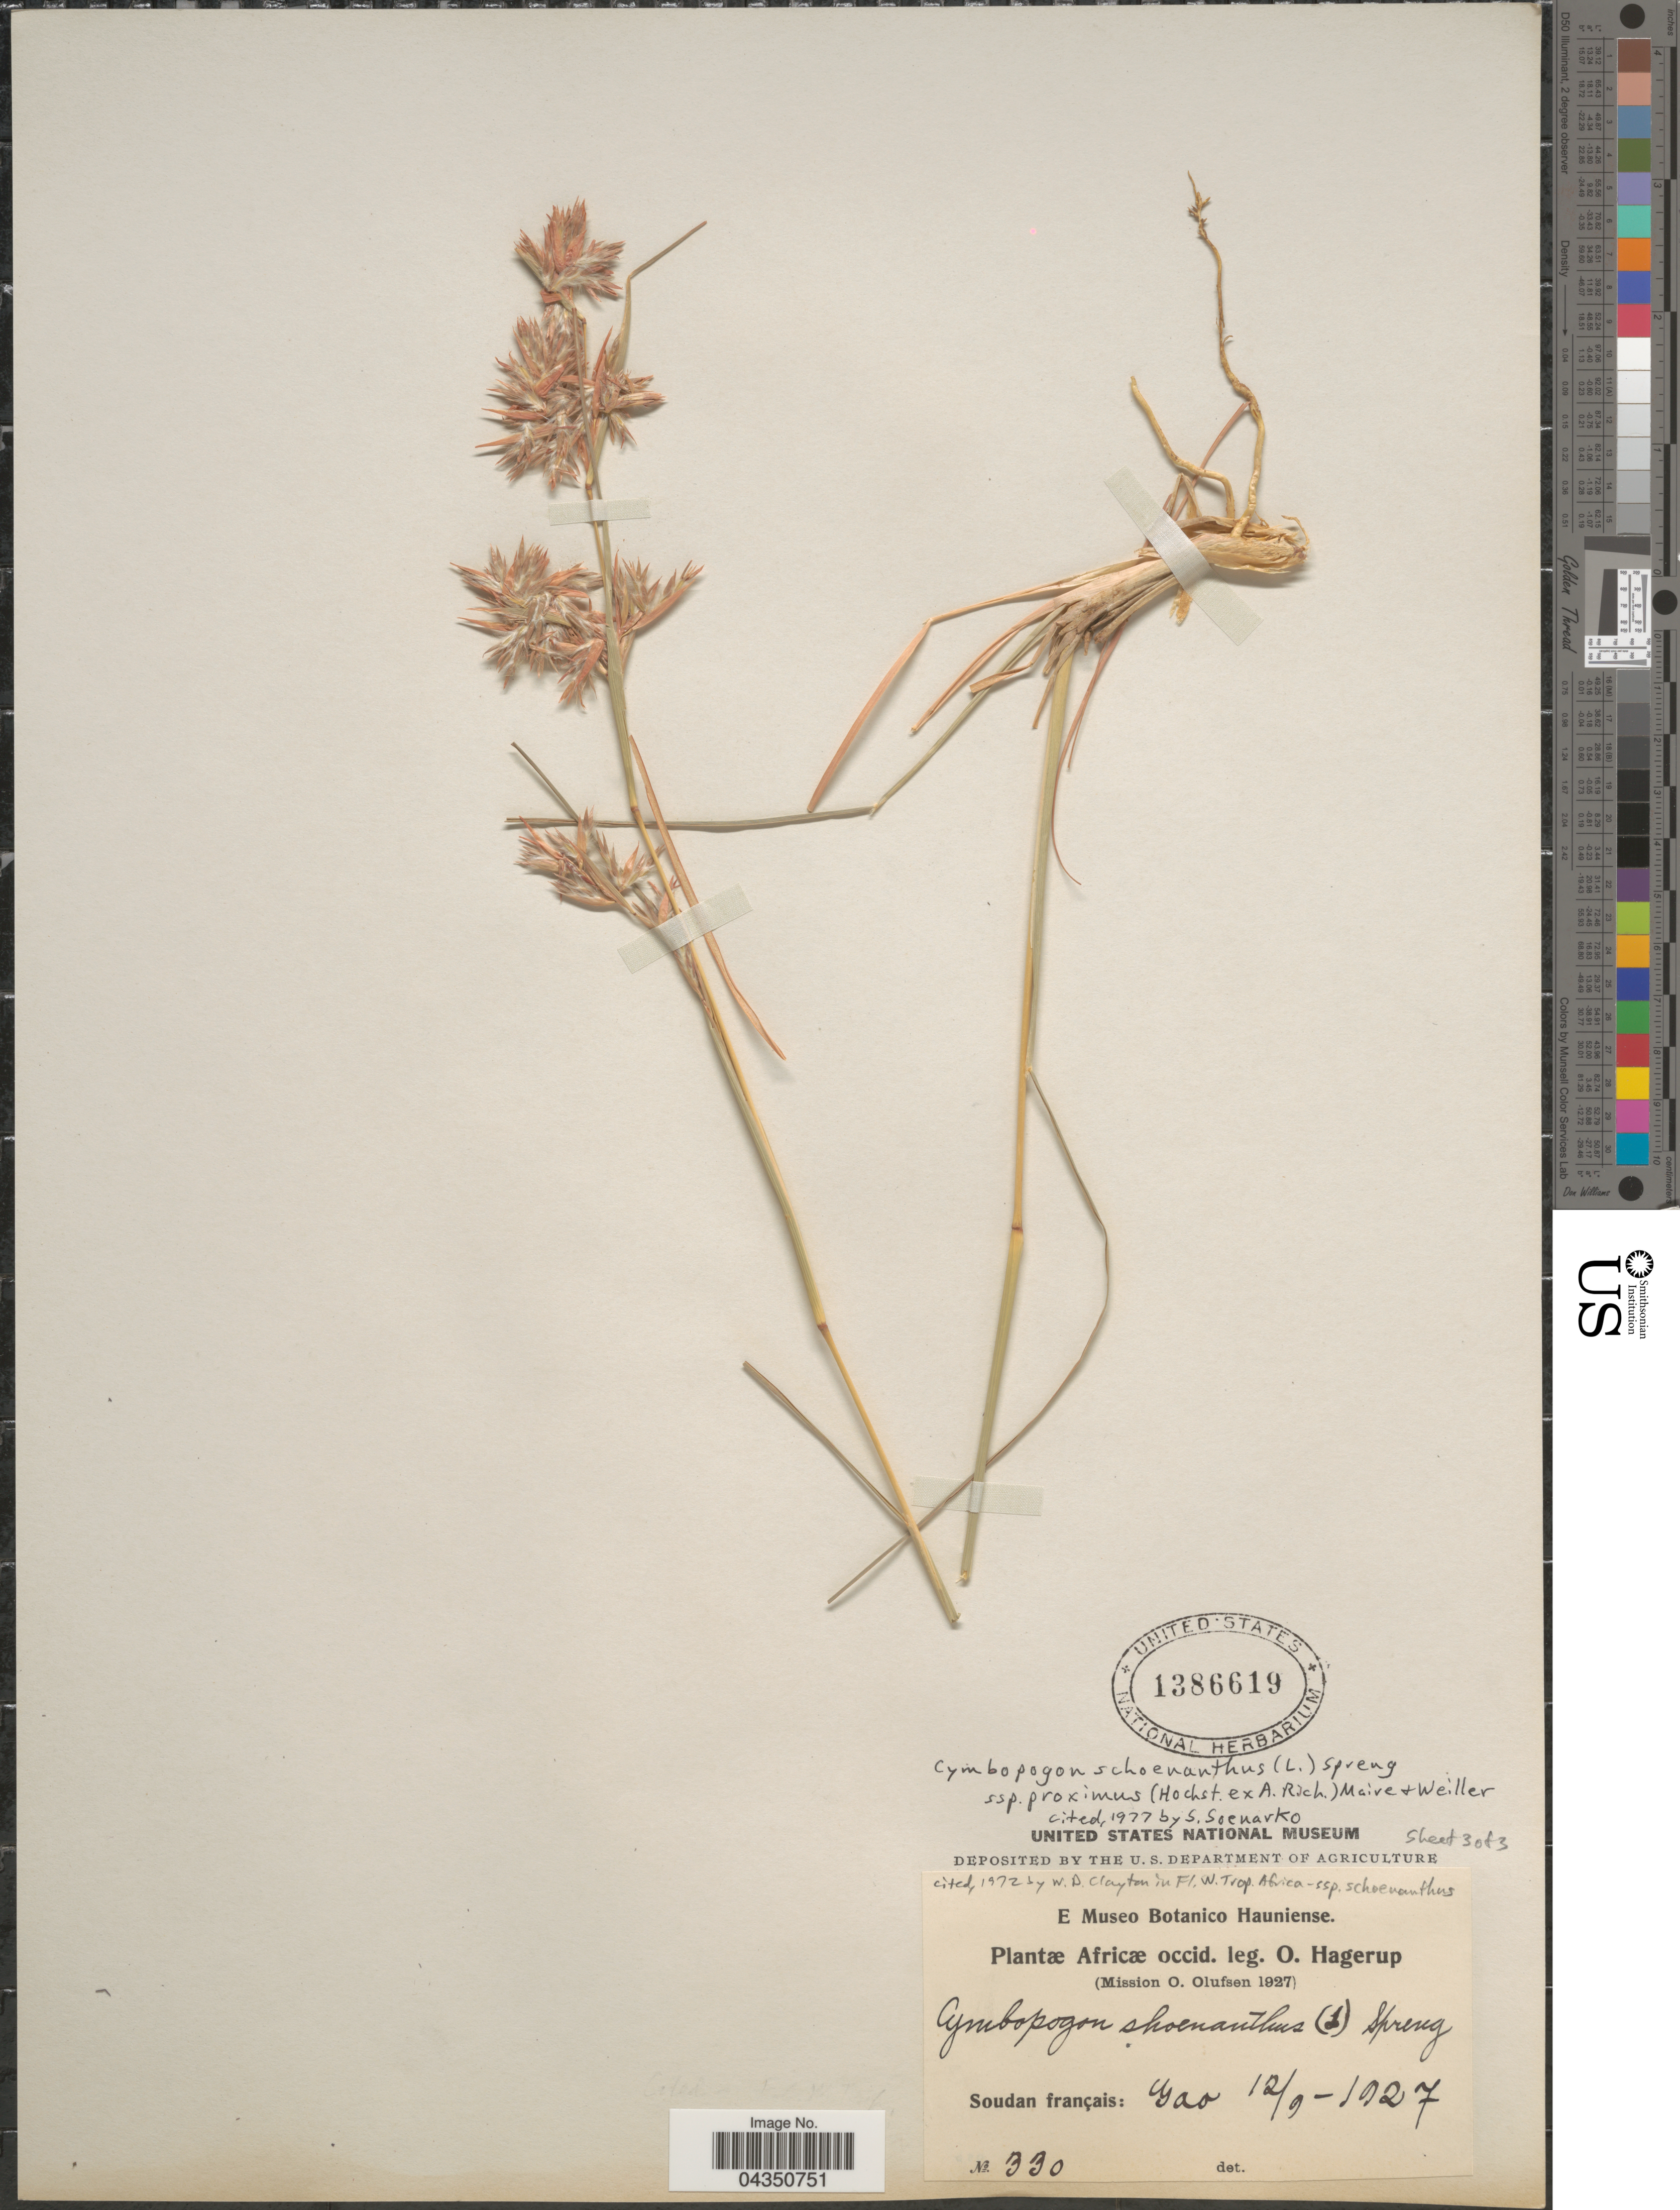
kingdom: Plantae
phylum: Tracheophyta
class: Liliopsida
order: Poales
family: Poaceae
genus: Cymbopogon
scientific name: Cymbopogon schoenanthus subsp. proximus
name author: (Hochst. ex A. Rich.) Maire & Weiller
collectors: O. Hagerup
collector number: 330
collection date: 1927-09-12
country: Mali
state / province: Gao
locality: Africæ occid. (Mission O. Olufsen 1927). Soudan français.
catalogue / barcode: US 1386619